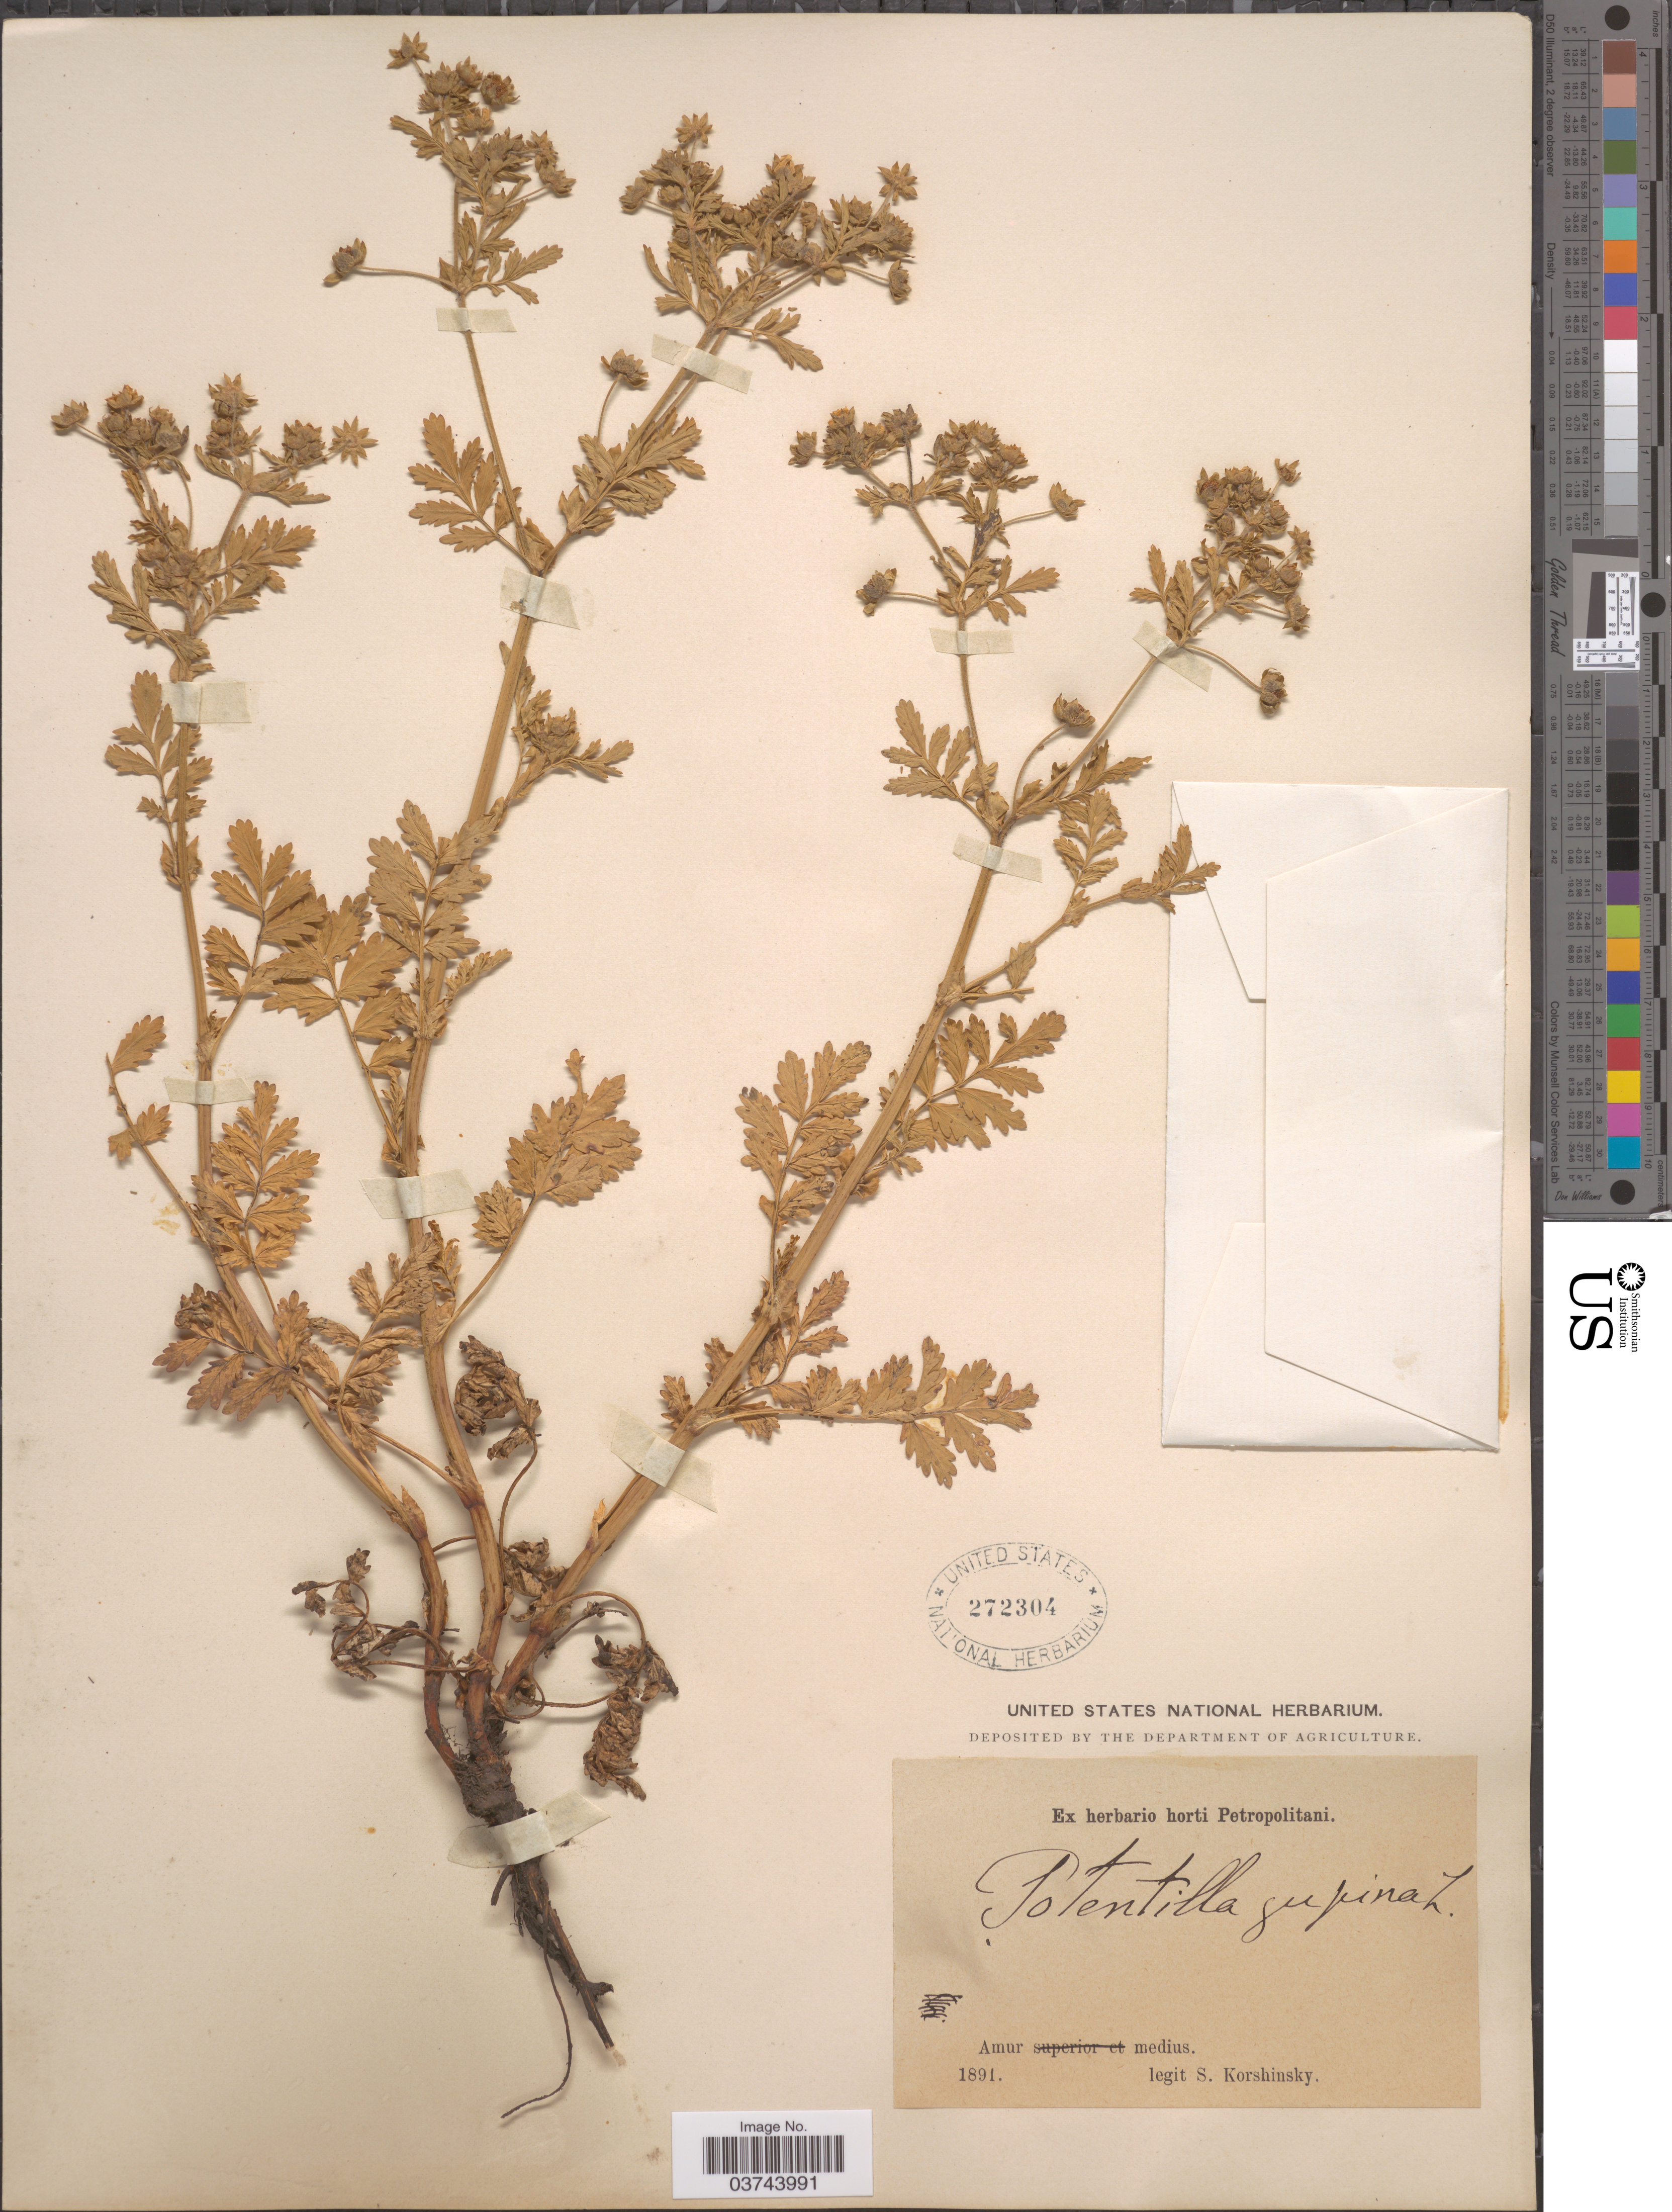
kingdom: Plantae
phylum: Tracheophyta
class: Magnoliopsida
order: Rosales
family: Rosaceae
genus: Potentilla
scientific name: Potentilla supina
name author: L.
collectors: S. I. Korshinsky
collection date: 1891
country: Russian Federation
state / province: Amur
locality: Amur medius.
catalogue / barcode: US 272304